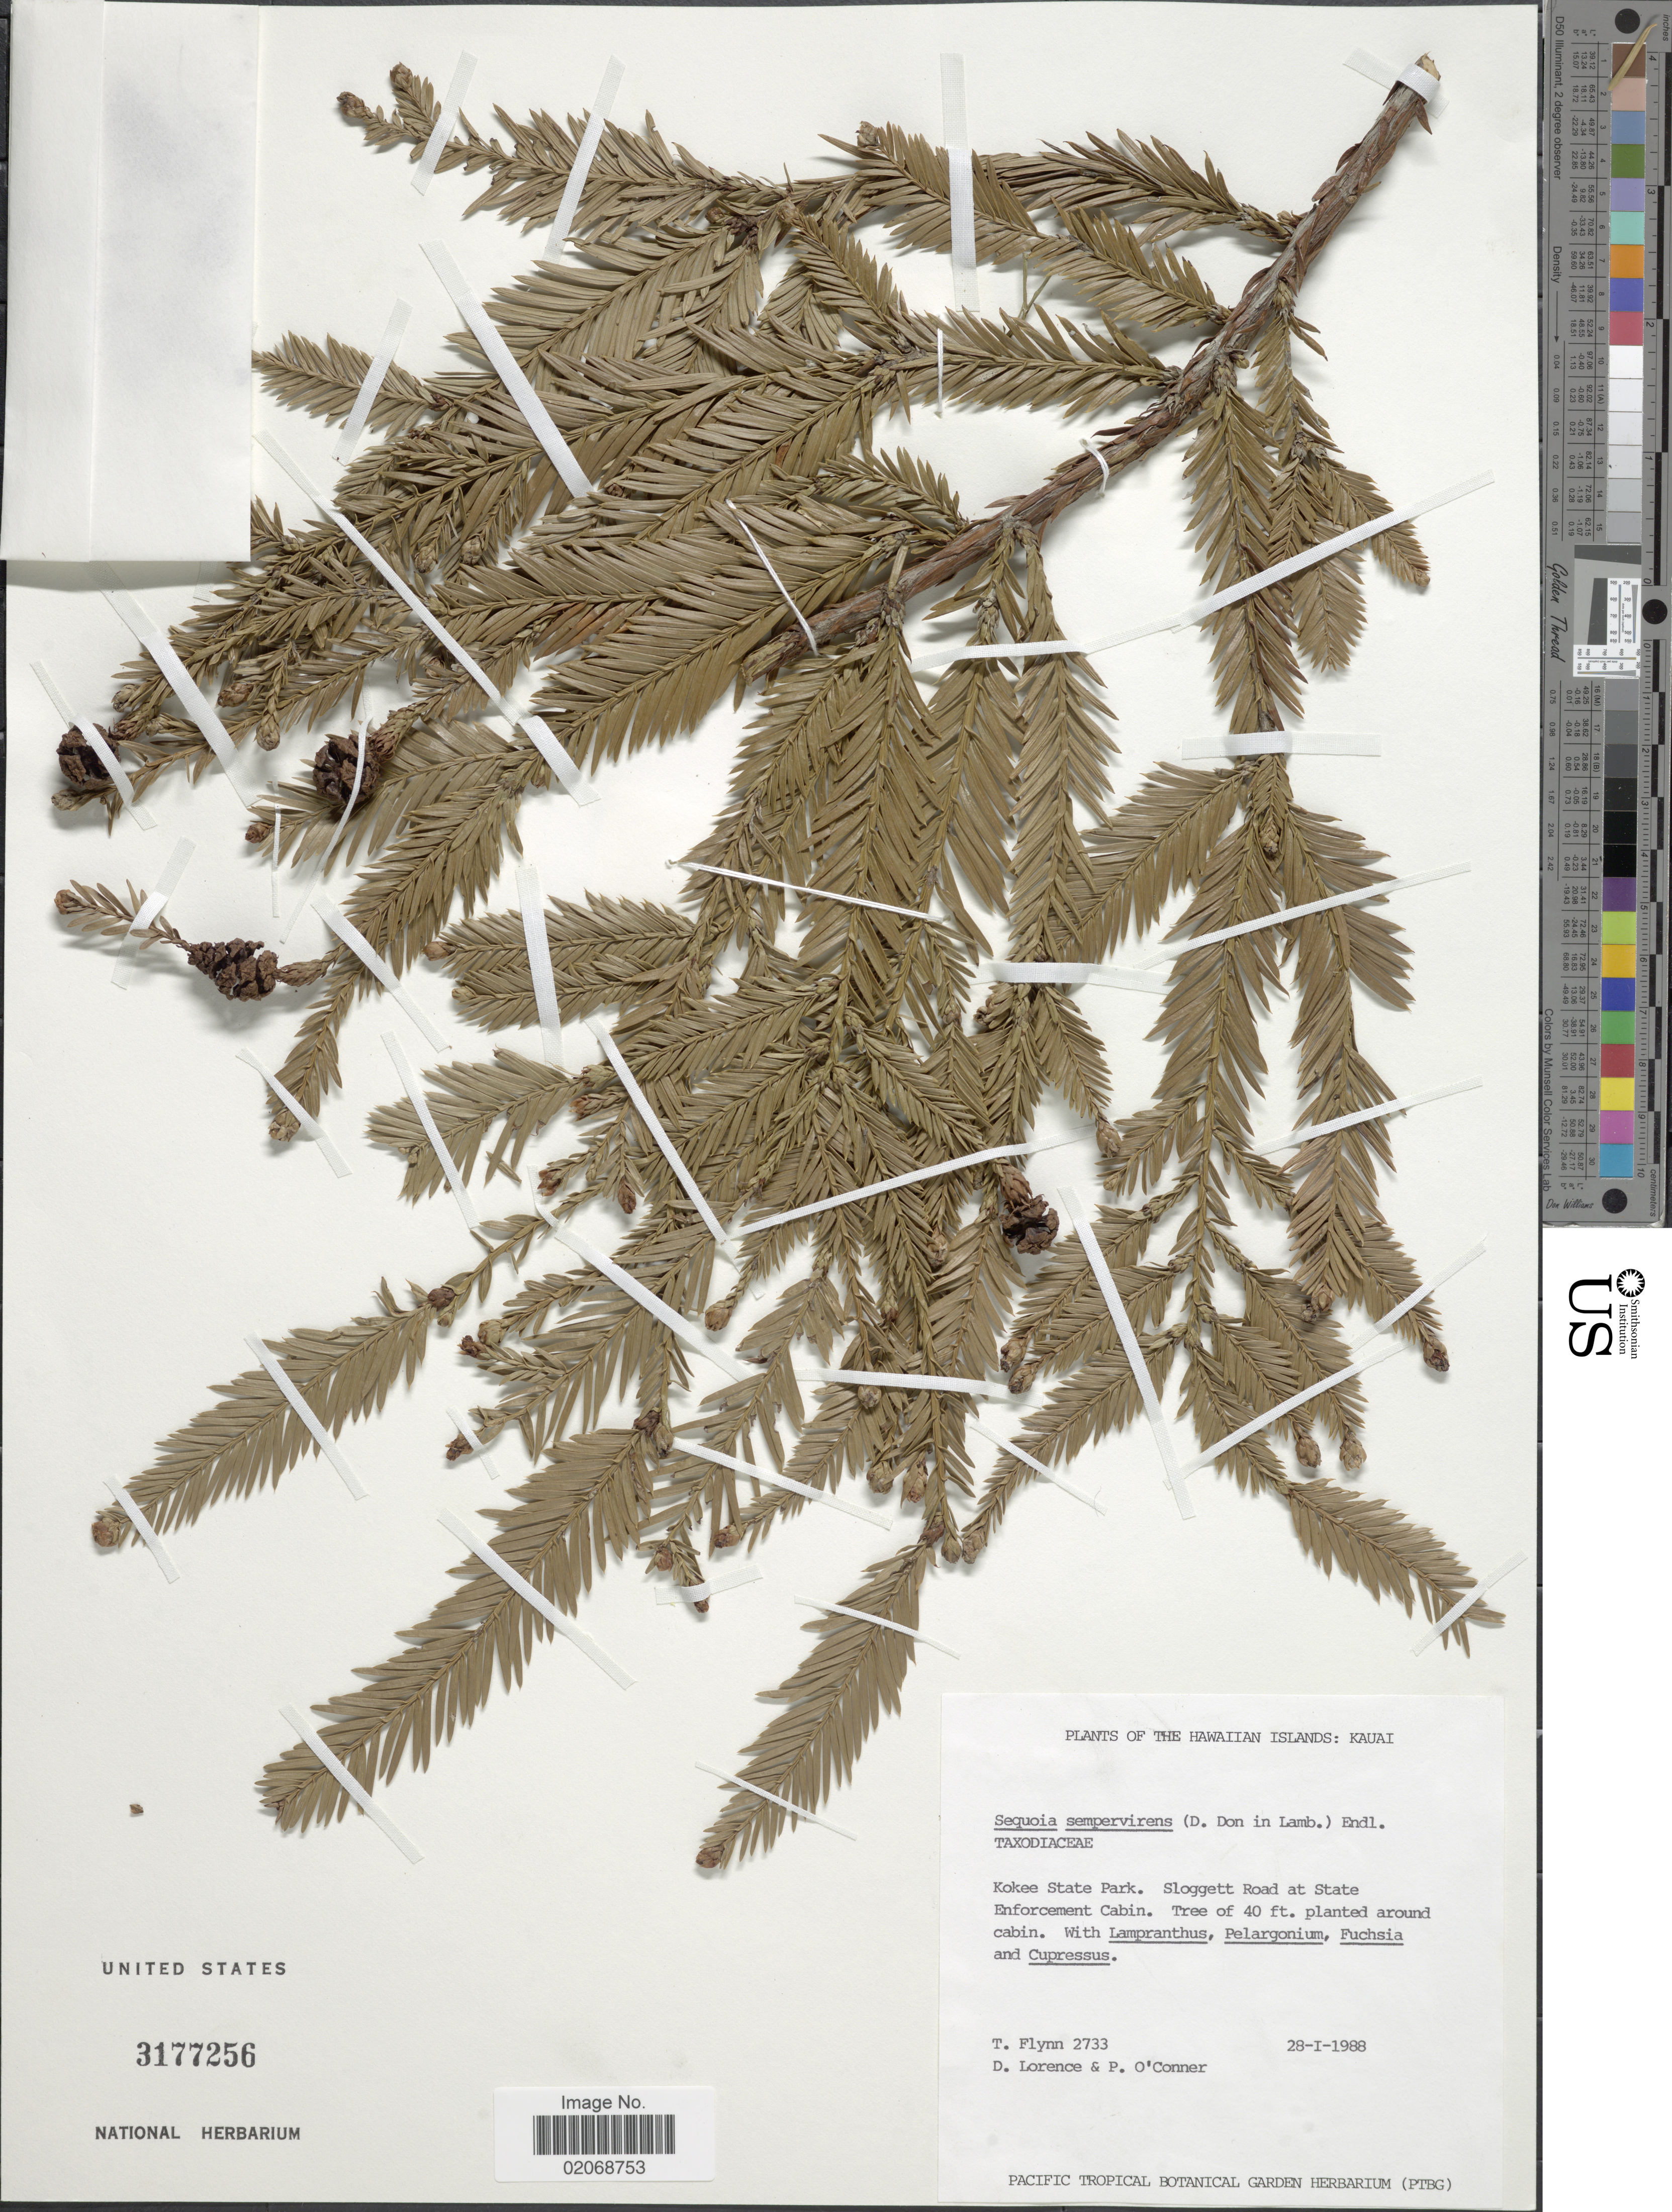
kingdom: Plantae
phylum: Tracheophyta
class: Pinopsida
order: Pinales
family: Cupressaceae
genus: Sequoia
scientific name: Sequoia sempervirens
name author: (D. Don) Endl.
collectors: T. Flynn, D. Lorence & P. O'Conner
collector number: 2733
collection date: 1988-01-28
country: United States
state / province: Hawaii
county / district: Kauai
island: Kaua'i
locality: Kokee State Park. Sloggett Road at State Enforcement Cabin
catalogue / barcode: US 3177256